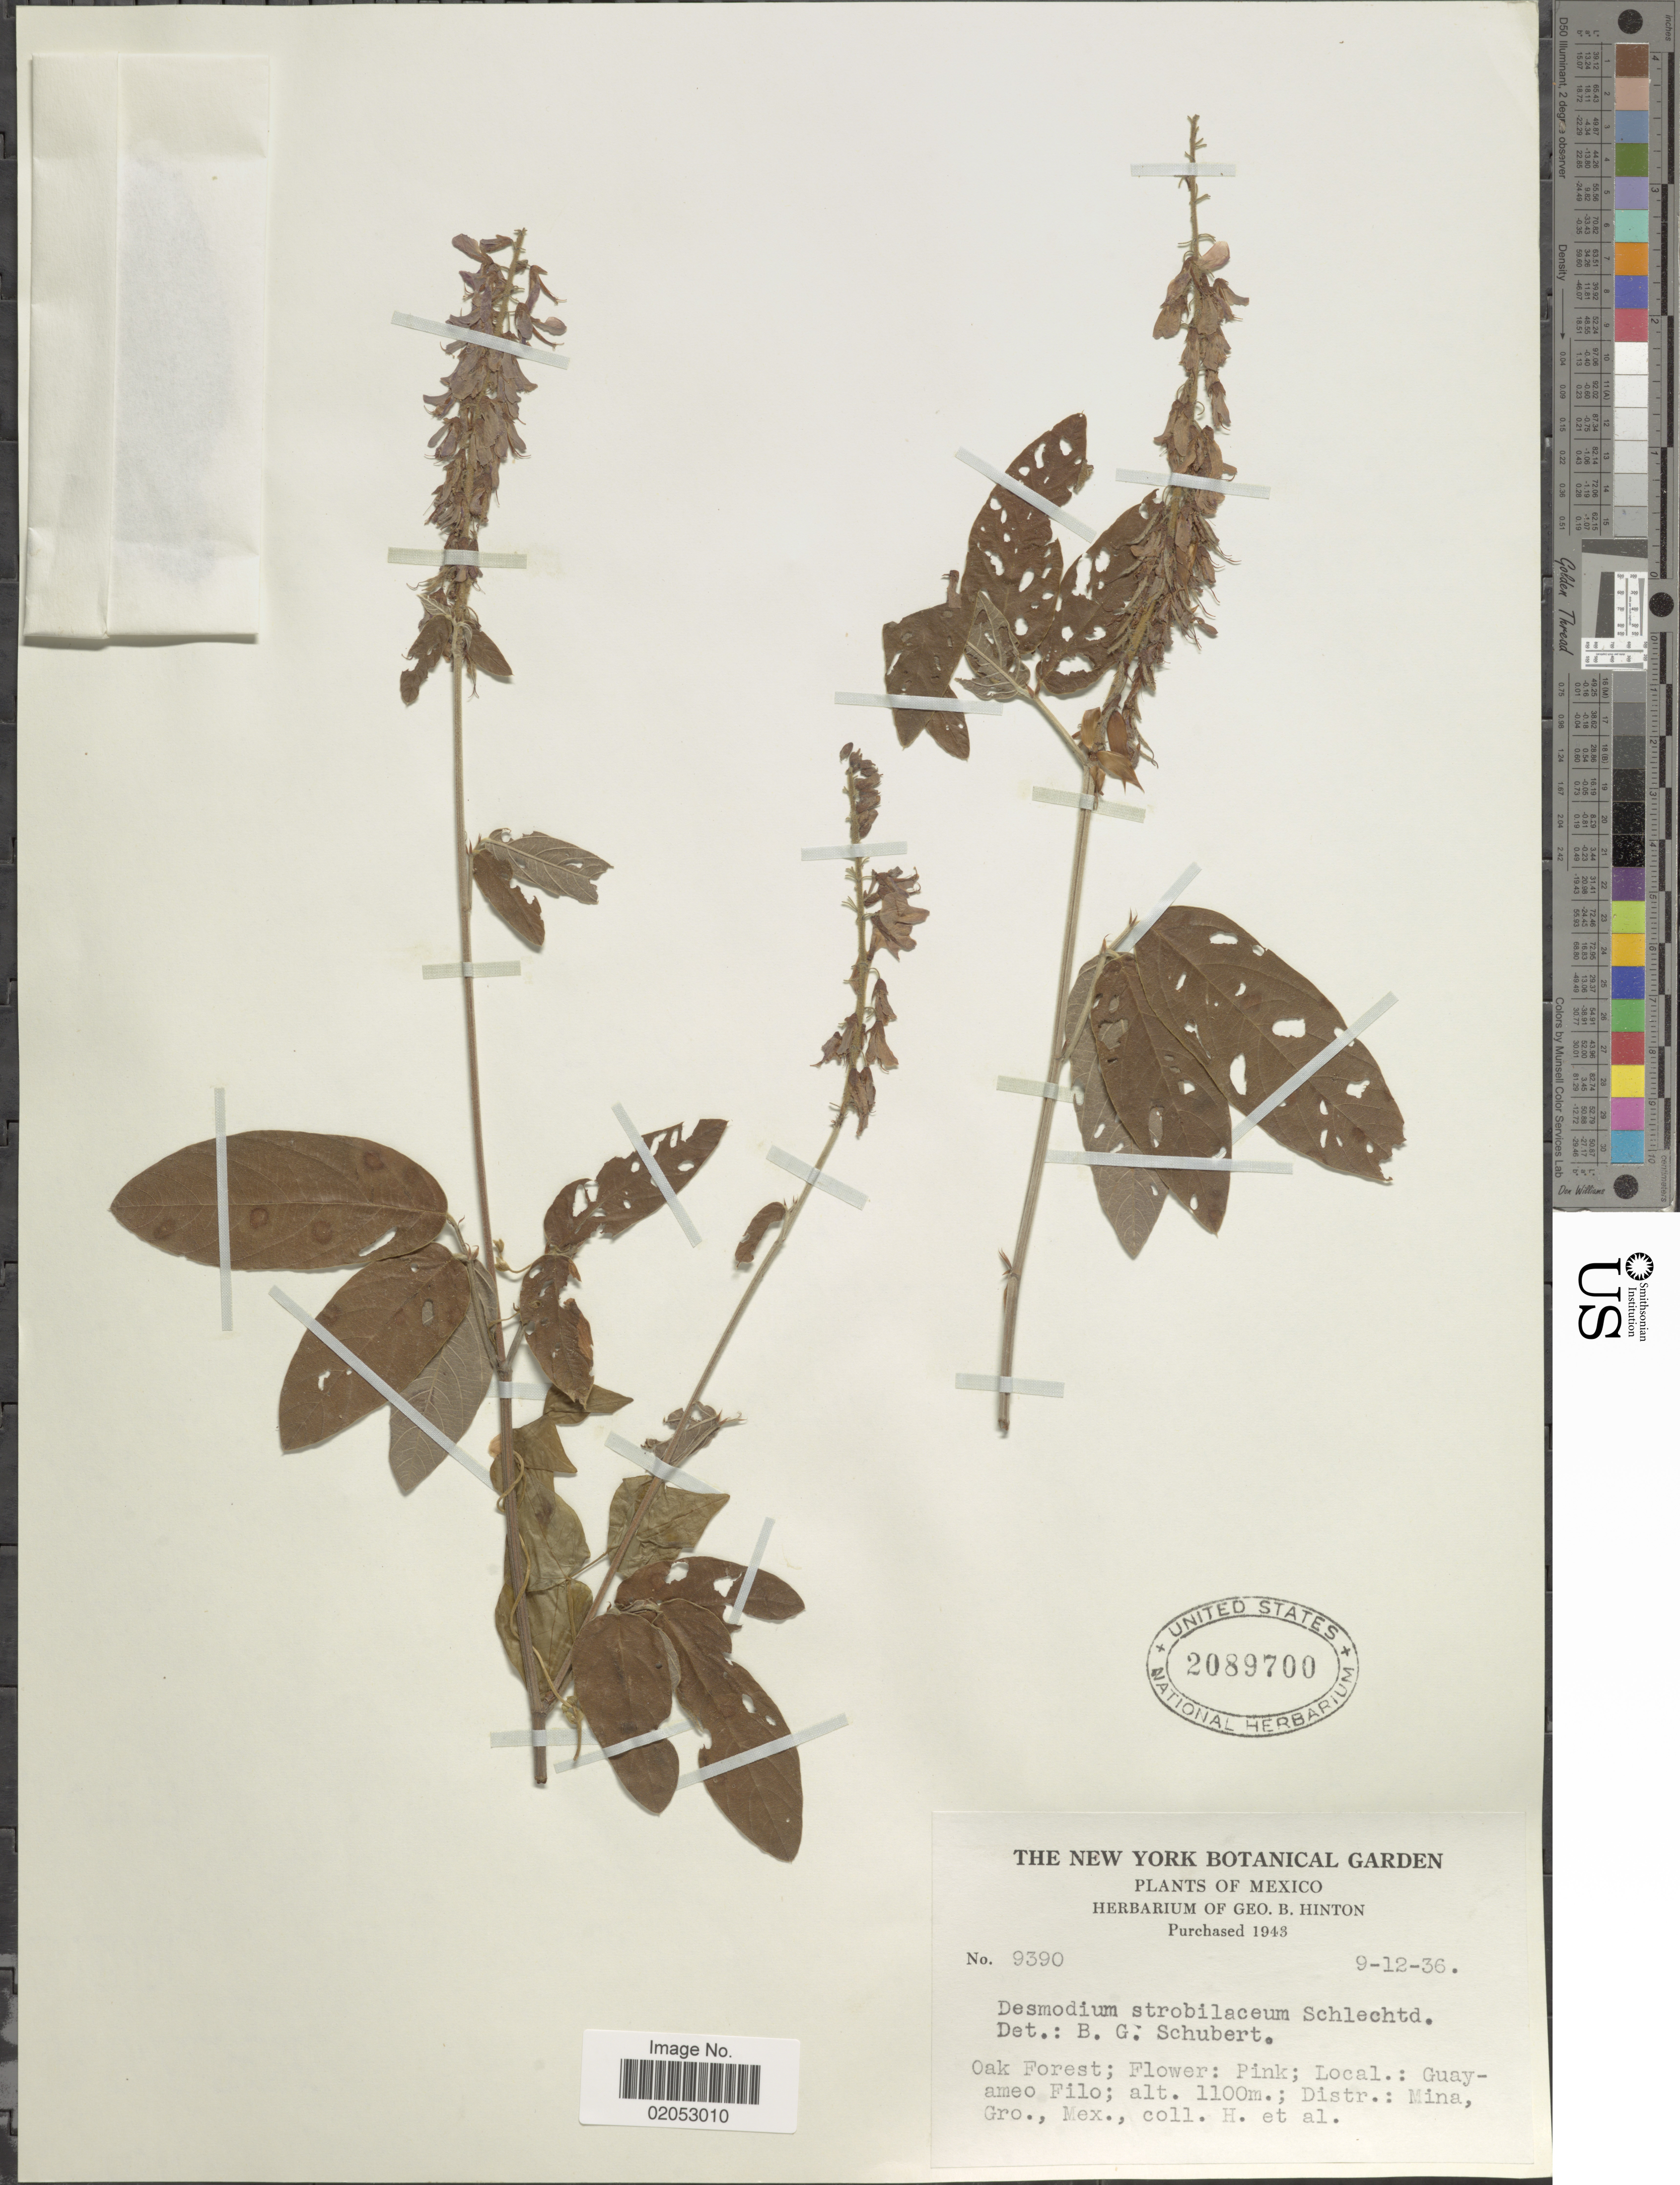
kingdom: Plantae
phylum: Tracheophyta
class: Magnoliopsida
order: Fabales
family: Fabaceae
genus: Desmodium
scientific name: Desmodium strobilaceum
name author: Schltdl.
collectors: G. B. Hinton & et al.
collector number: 9390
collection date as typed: Transcribed d/m/y: 12/9/36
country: Mexico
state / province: Guerrero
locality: Distr.: Mina, Gro., Mex.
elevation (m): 1100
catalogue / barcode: US 2089700